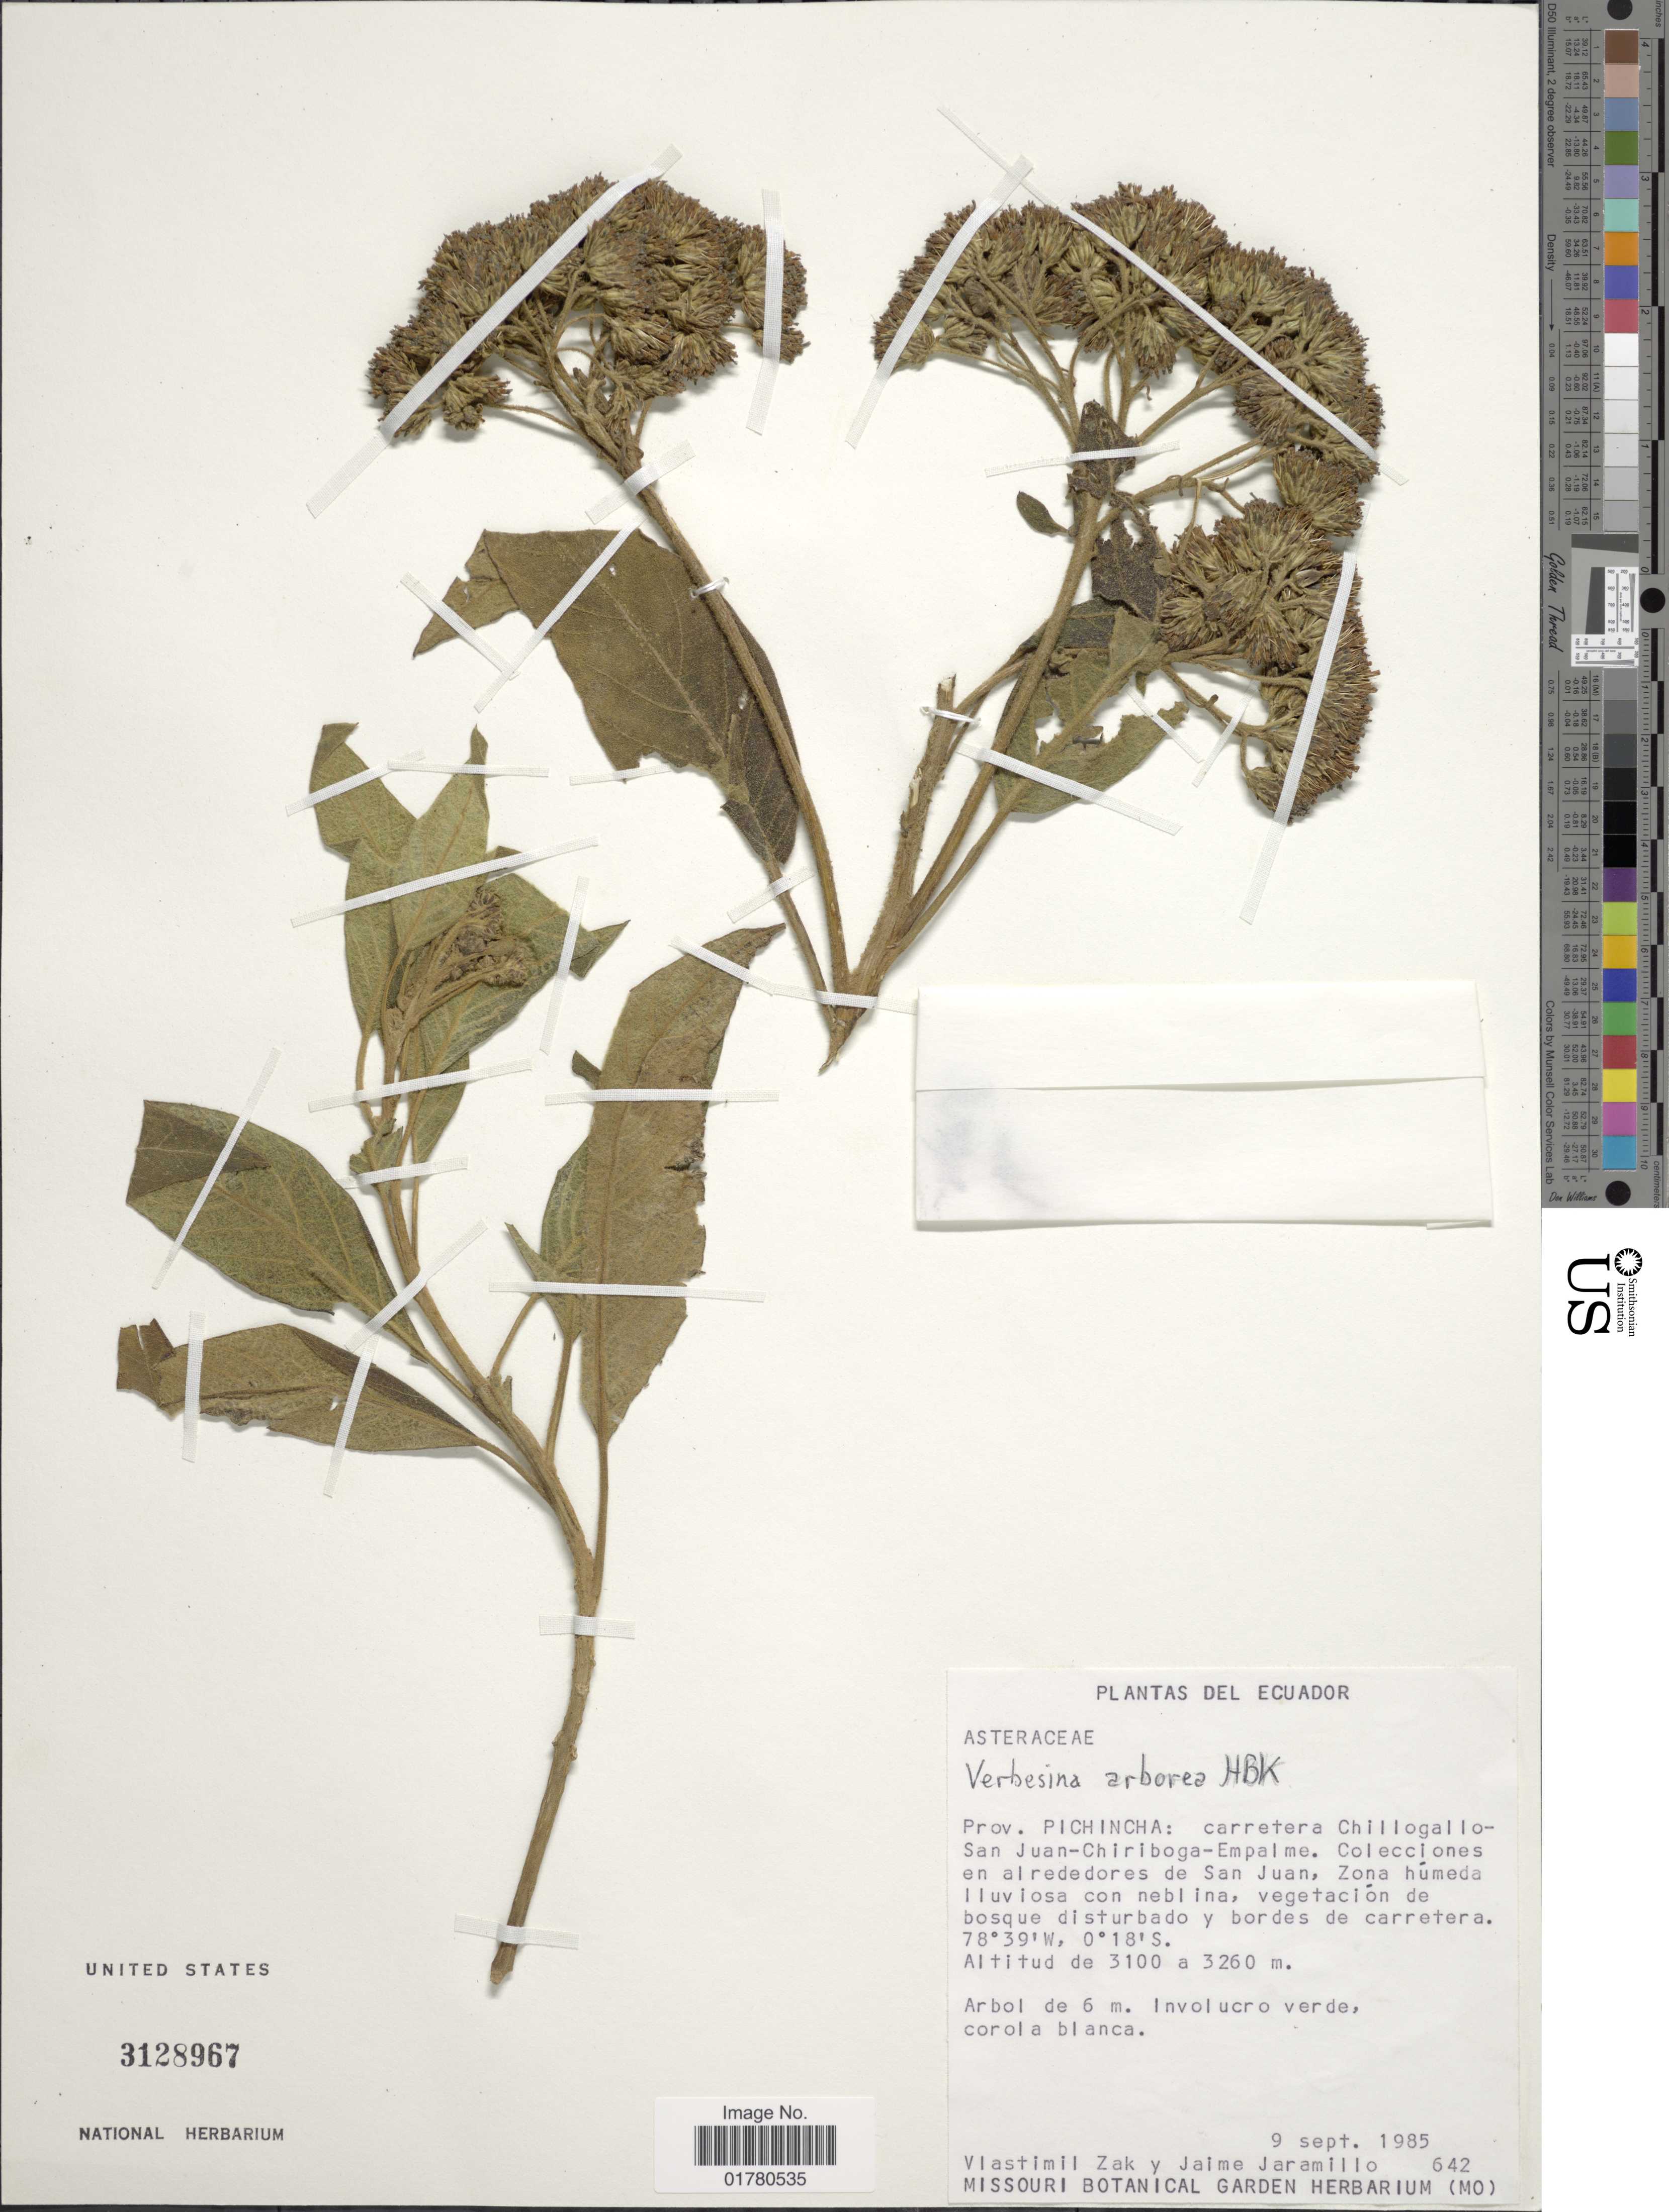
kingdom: Plantae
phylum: Tracheophyta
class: Magnoliopsida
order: Asterales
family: Asteraceae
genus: Verbesina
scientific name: Verbesina arborea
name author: Kunth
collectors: V. Zak & J. Jaramillo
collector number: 642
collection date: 1985-09-09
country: Ecuador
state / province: Pichincha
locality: Carretera Chikkigallo-San Juan-Chiriboga-Empalme. Colleccines en alredores de San Juan, Zona húmeda Iluviosa con neblina, vegetación de boque disturbado y bordes de carretera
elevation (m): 3100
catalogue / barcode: US 3128967